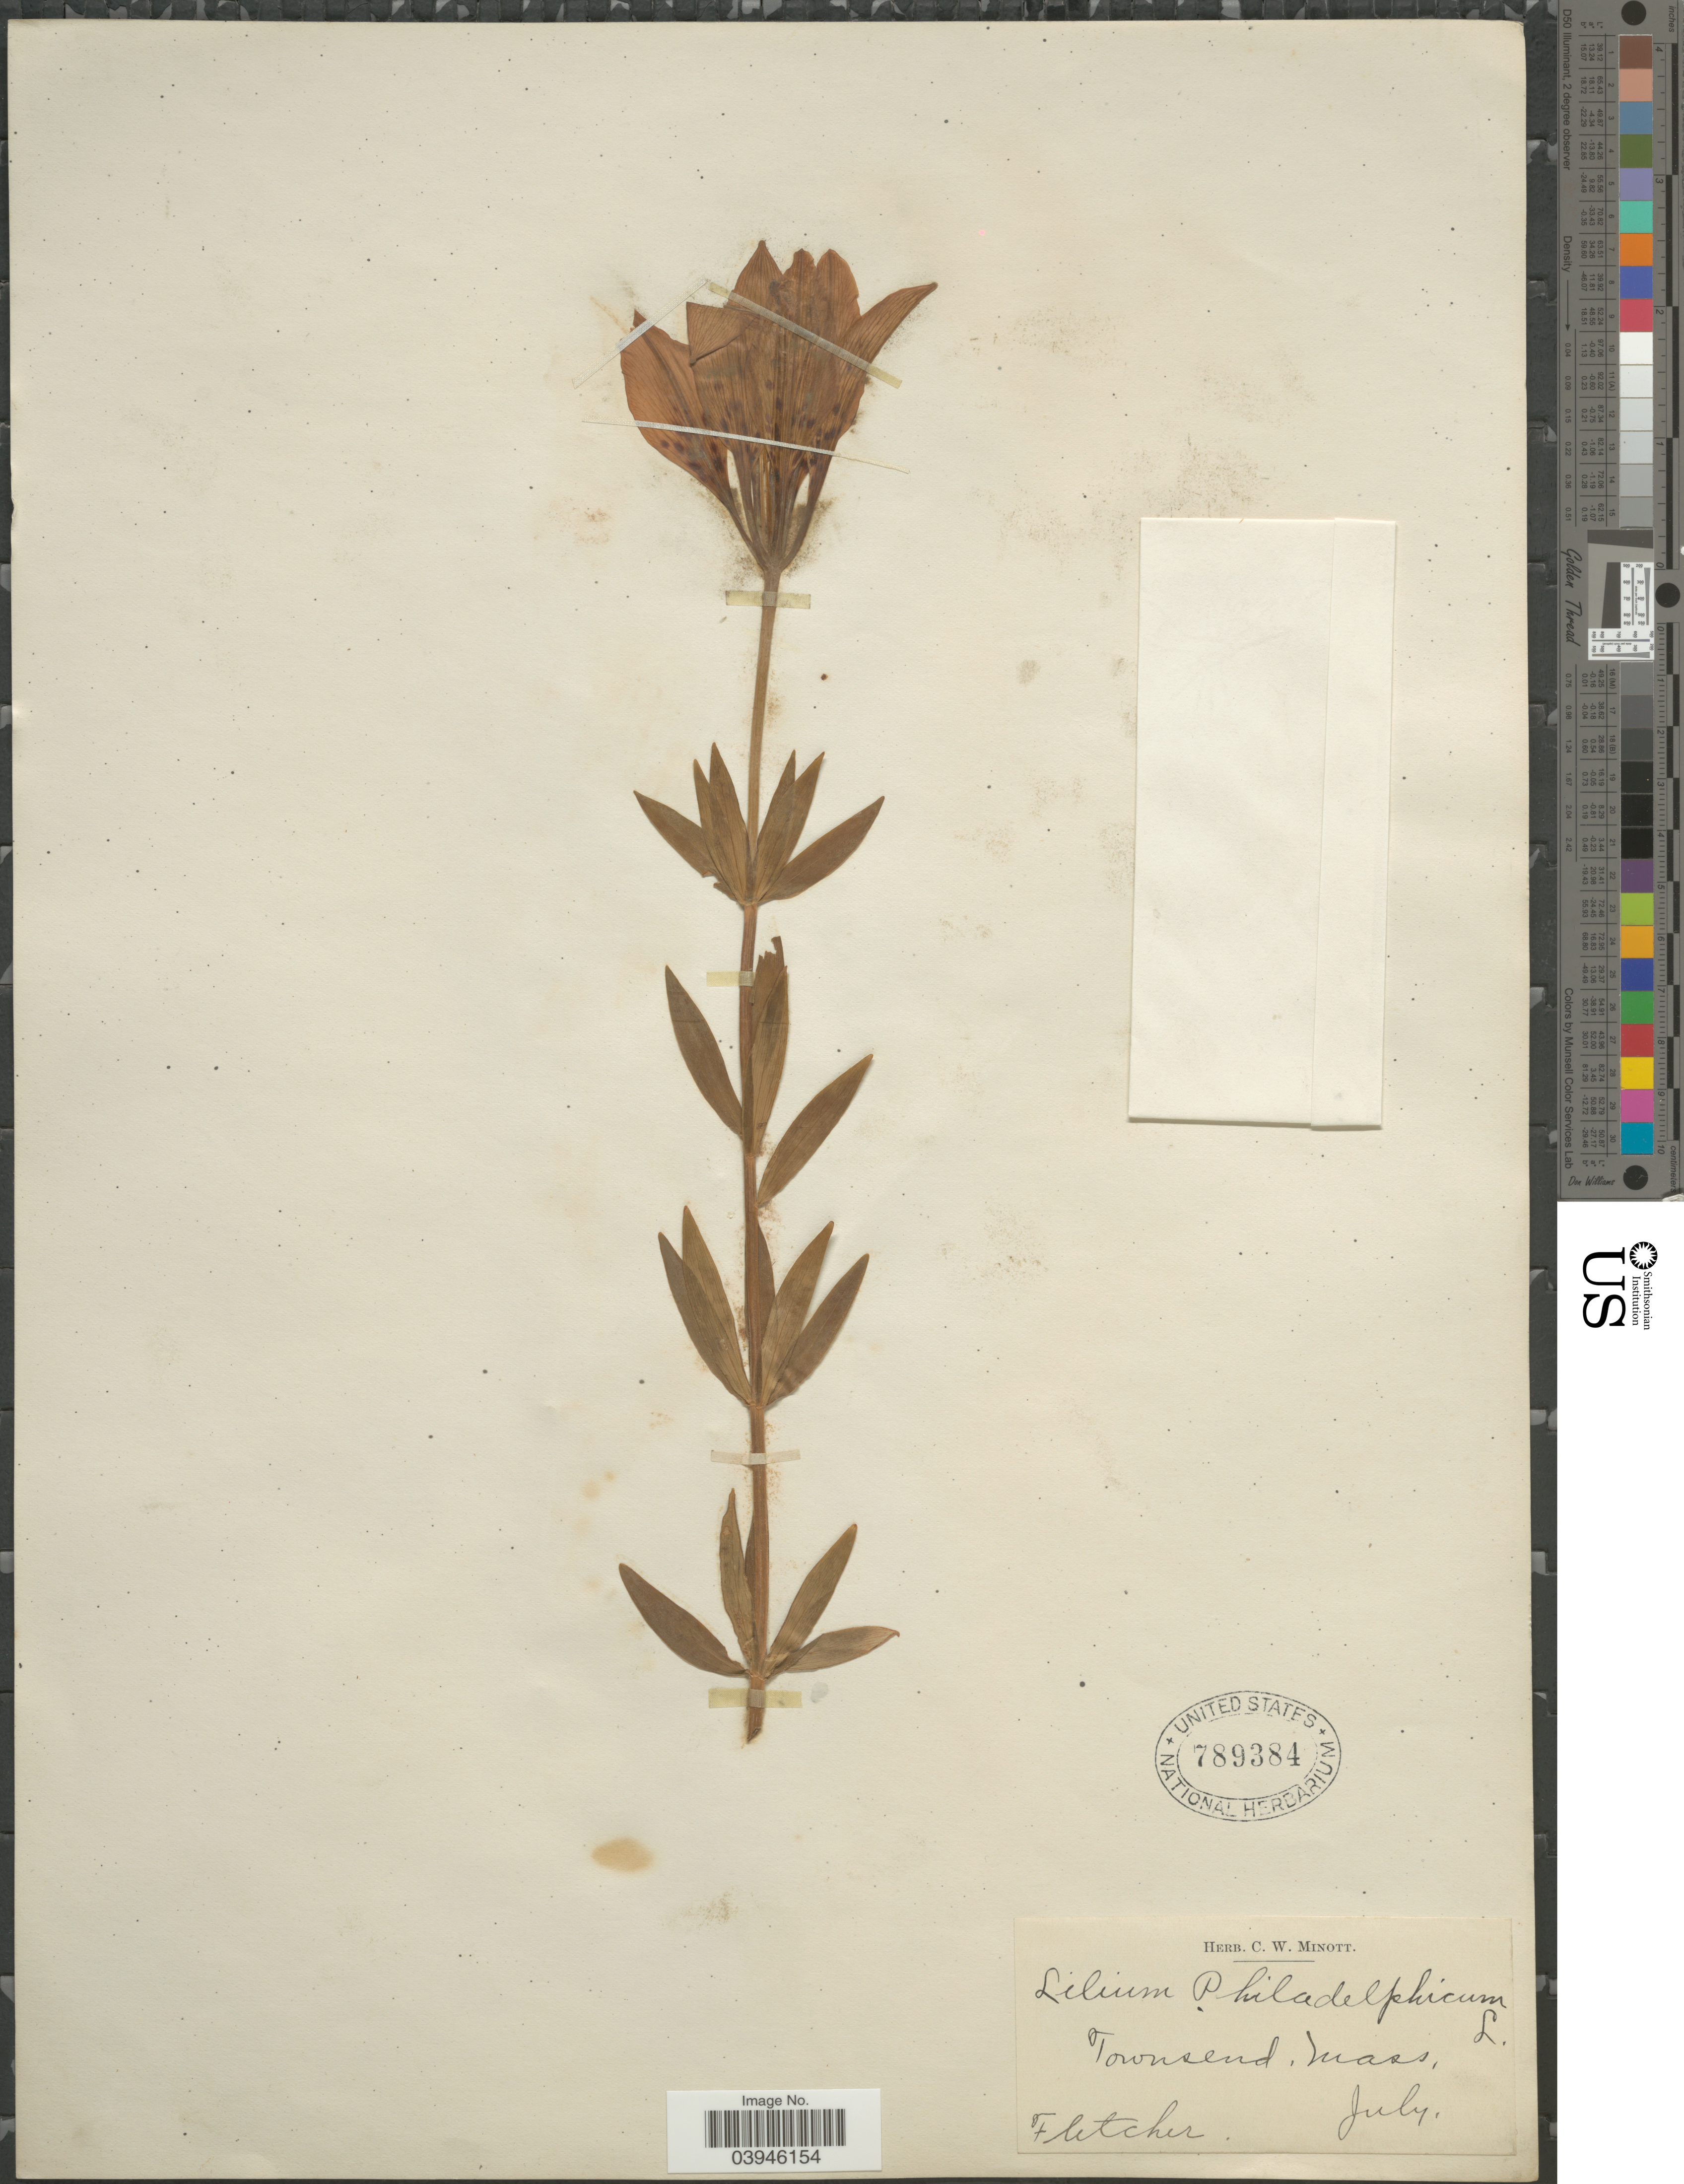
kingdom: Plantae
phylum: Tracheophyta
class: Liliopsida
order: Liliales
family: Liliaceae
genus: Lilium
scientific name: Lilium philadelphicum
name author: L.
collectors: -. Fletcher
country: United States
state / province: Massachusetts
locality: Townsend.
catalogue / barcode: US 789384